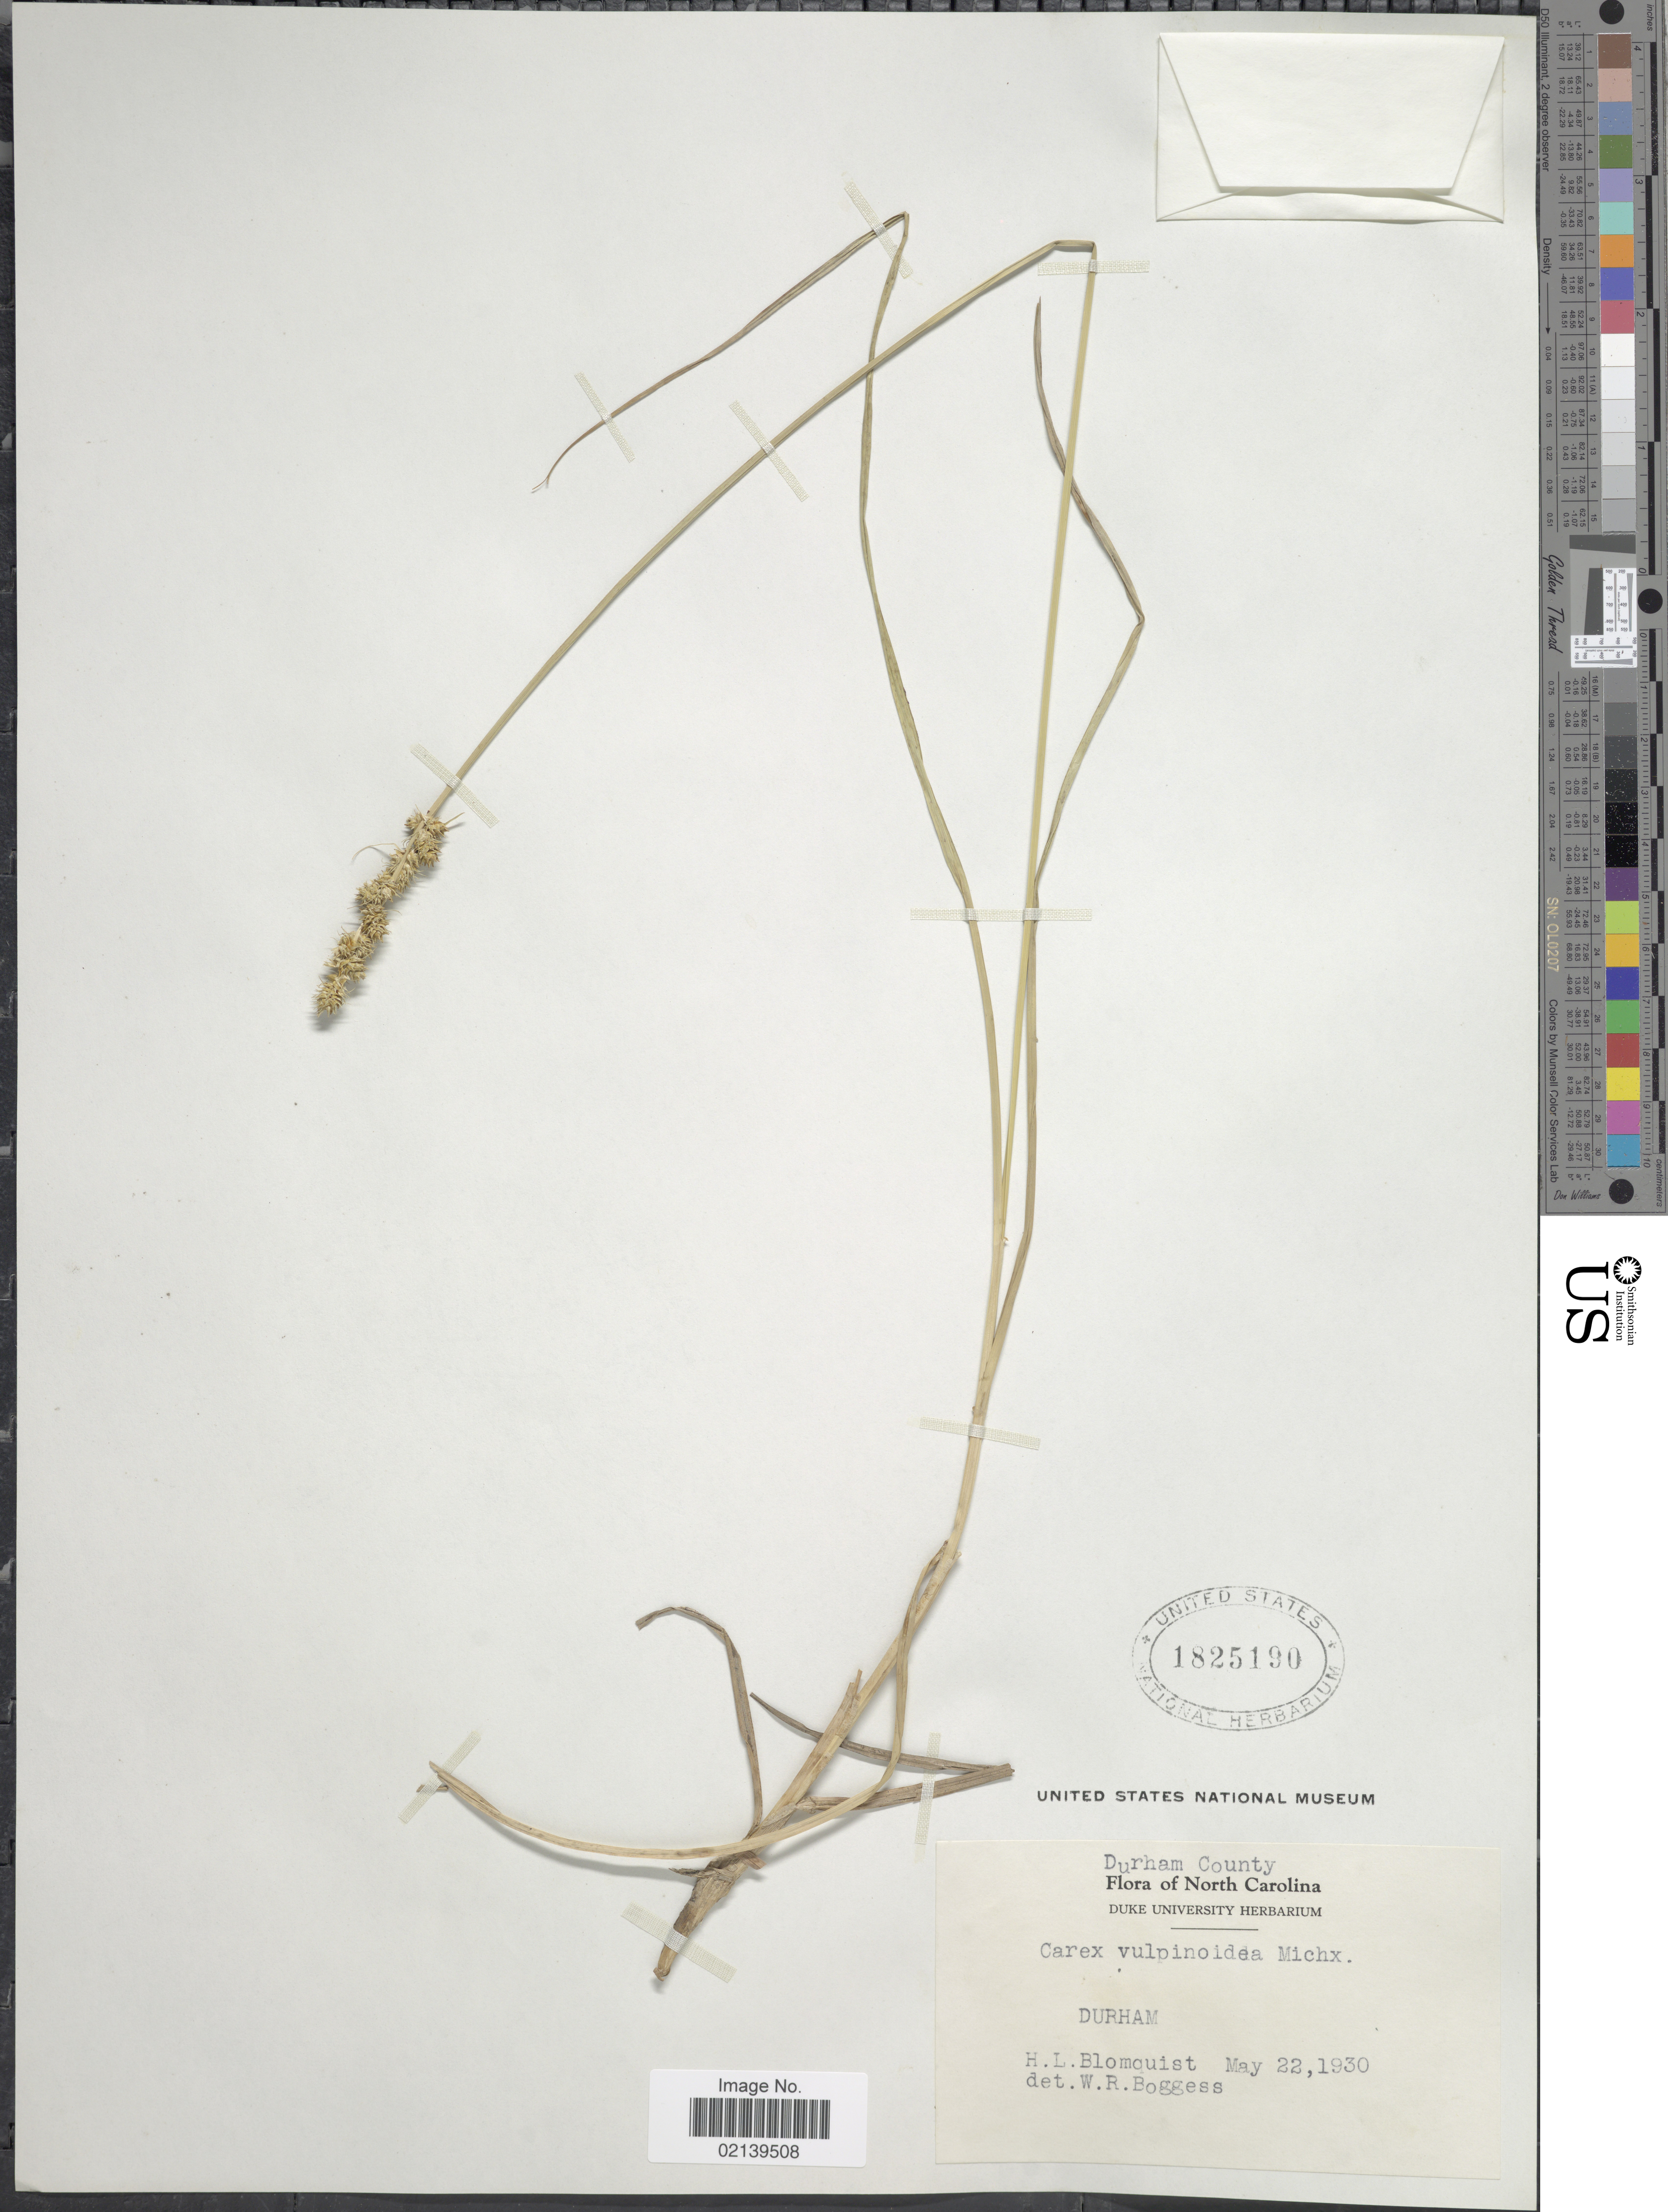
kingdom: Plantae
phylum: Tracheophyta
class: Liliopsida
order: Poales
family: Cyperaceae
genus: Carex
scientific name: Carex vulpinoidea Michx.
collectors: H. Blomquist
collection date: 1930-05-22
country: United States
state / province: North Carolina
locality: Durham County, North Carolina, Durham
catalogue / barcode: US 1825190